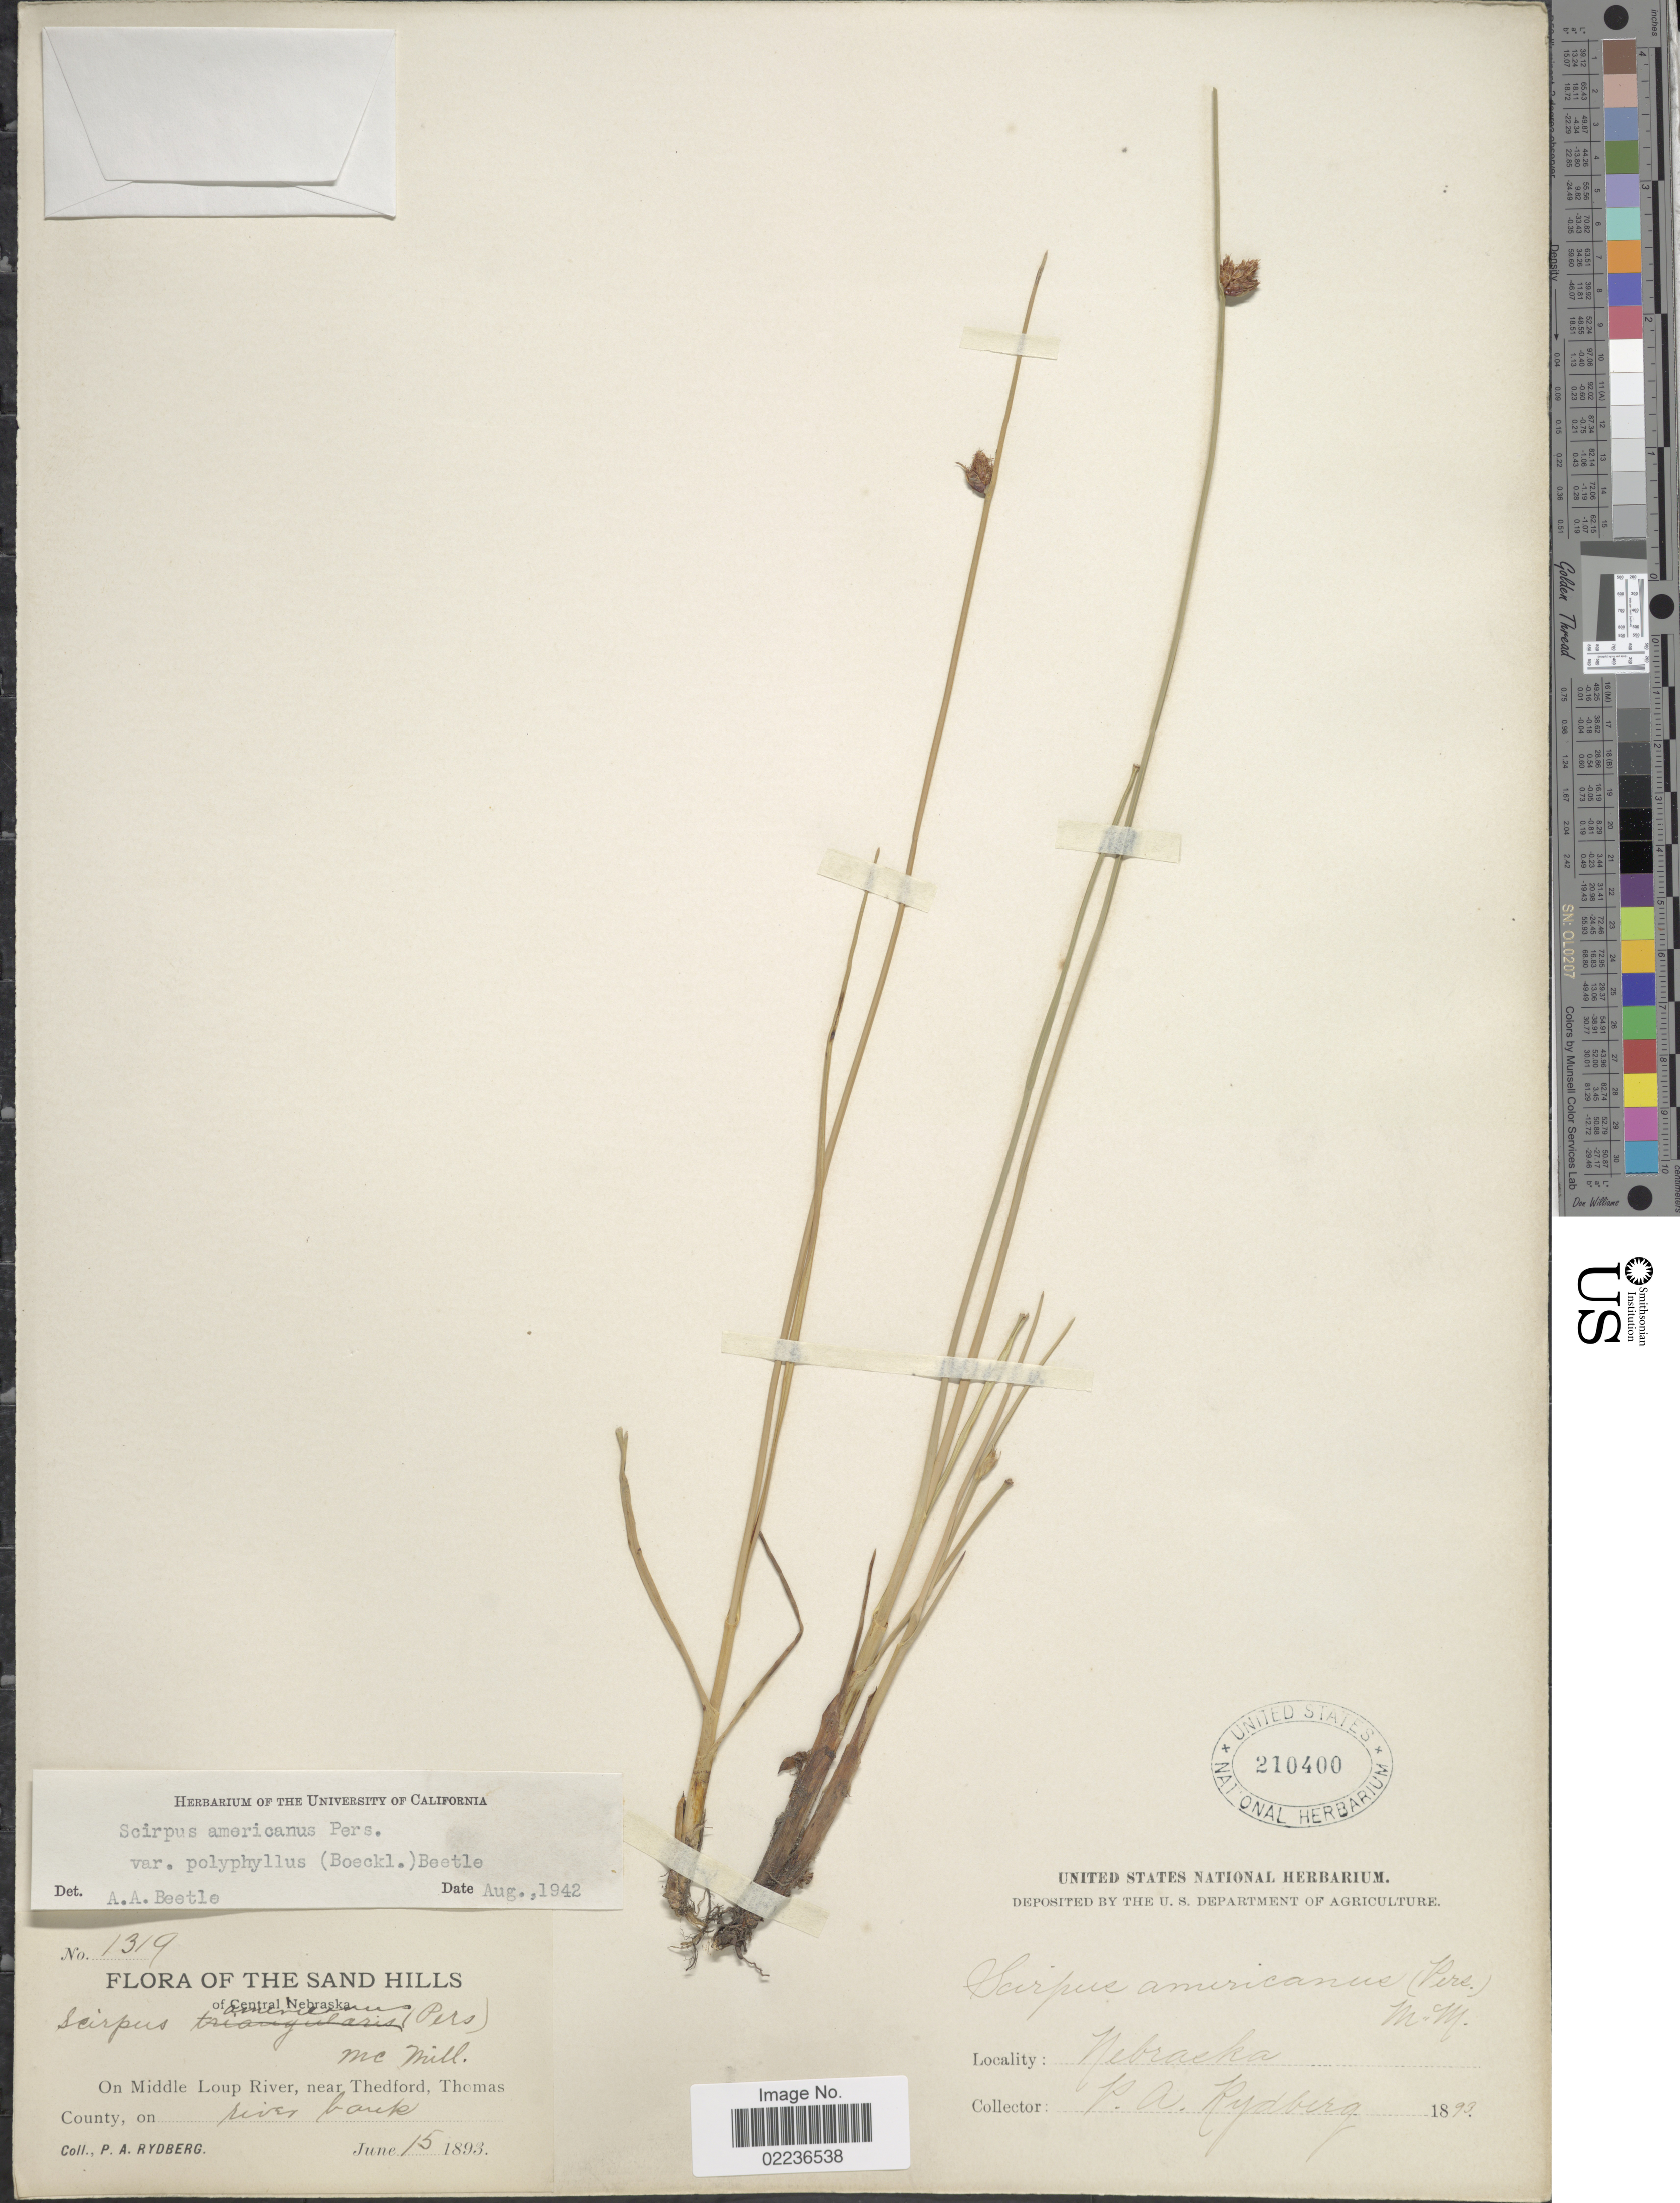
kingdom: Plantae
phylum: Tracheophyta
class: Liliopsida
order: Poales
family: Cyperaceae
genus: Schoenoplectus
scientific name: Schoenoplectus pungens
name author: (Vahl) Palla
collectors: P. A. Rydberg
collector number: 1319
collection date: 1893-06-15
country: United States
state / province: Nebraska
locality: The Sand Hills of Central Nebraska, on Middle Loup River, near Thedford, Thomas County, on river bank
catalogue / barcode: US 210400